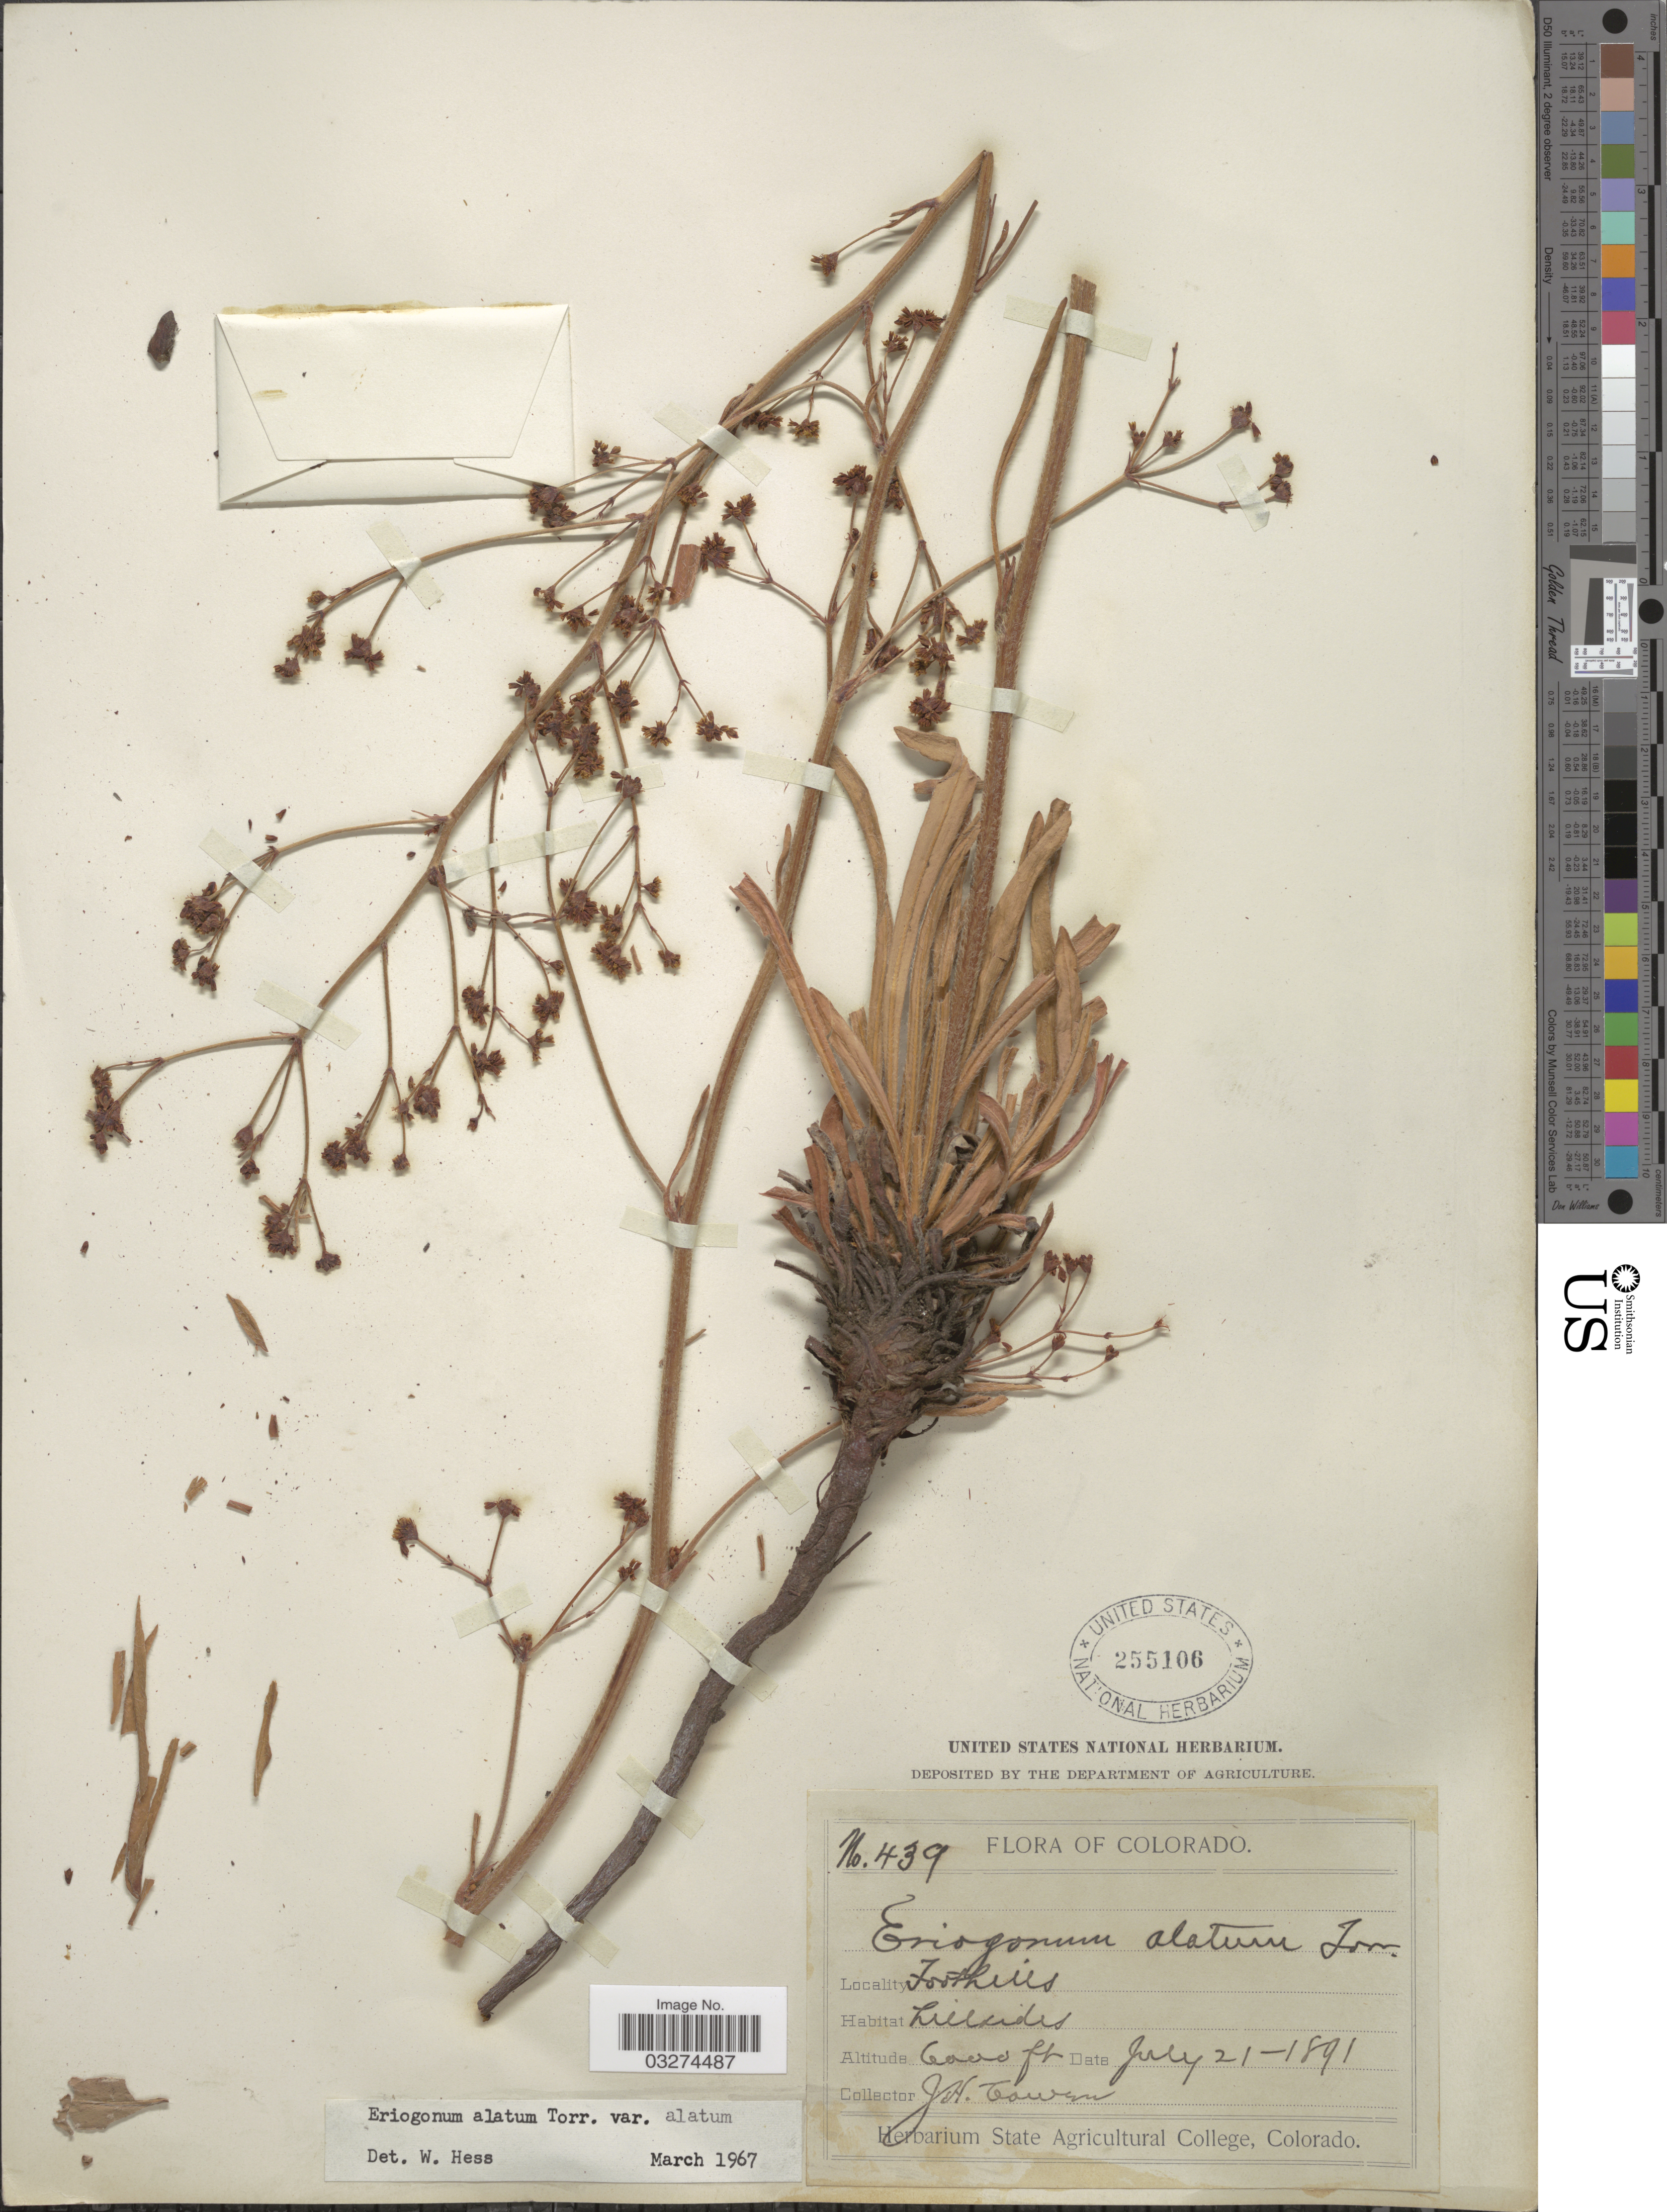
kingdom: Plantae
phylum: Tracheophyta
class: Magnoliopsida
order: Caryophyllales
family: Polygonaceae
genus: Eriogonum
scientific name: Eriogonum alatum var. alatum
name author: Torr.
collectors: J. H. Cowen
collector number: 439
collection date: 1891-07-21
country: United States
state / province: Colorado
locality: Foothills.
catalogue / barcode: US 255106